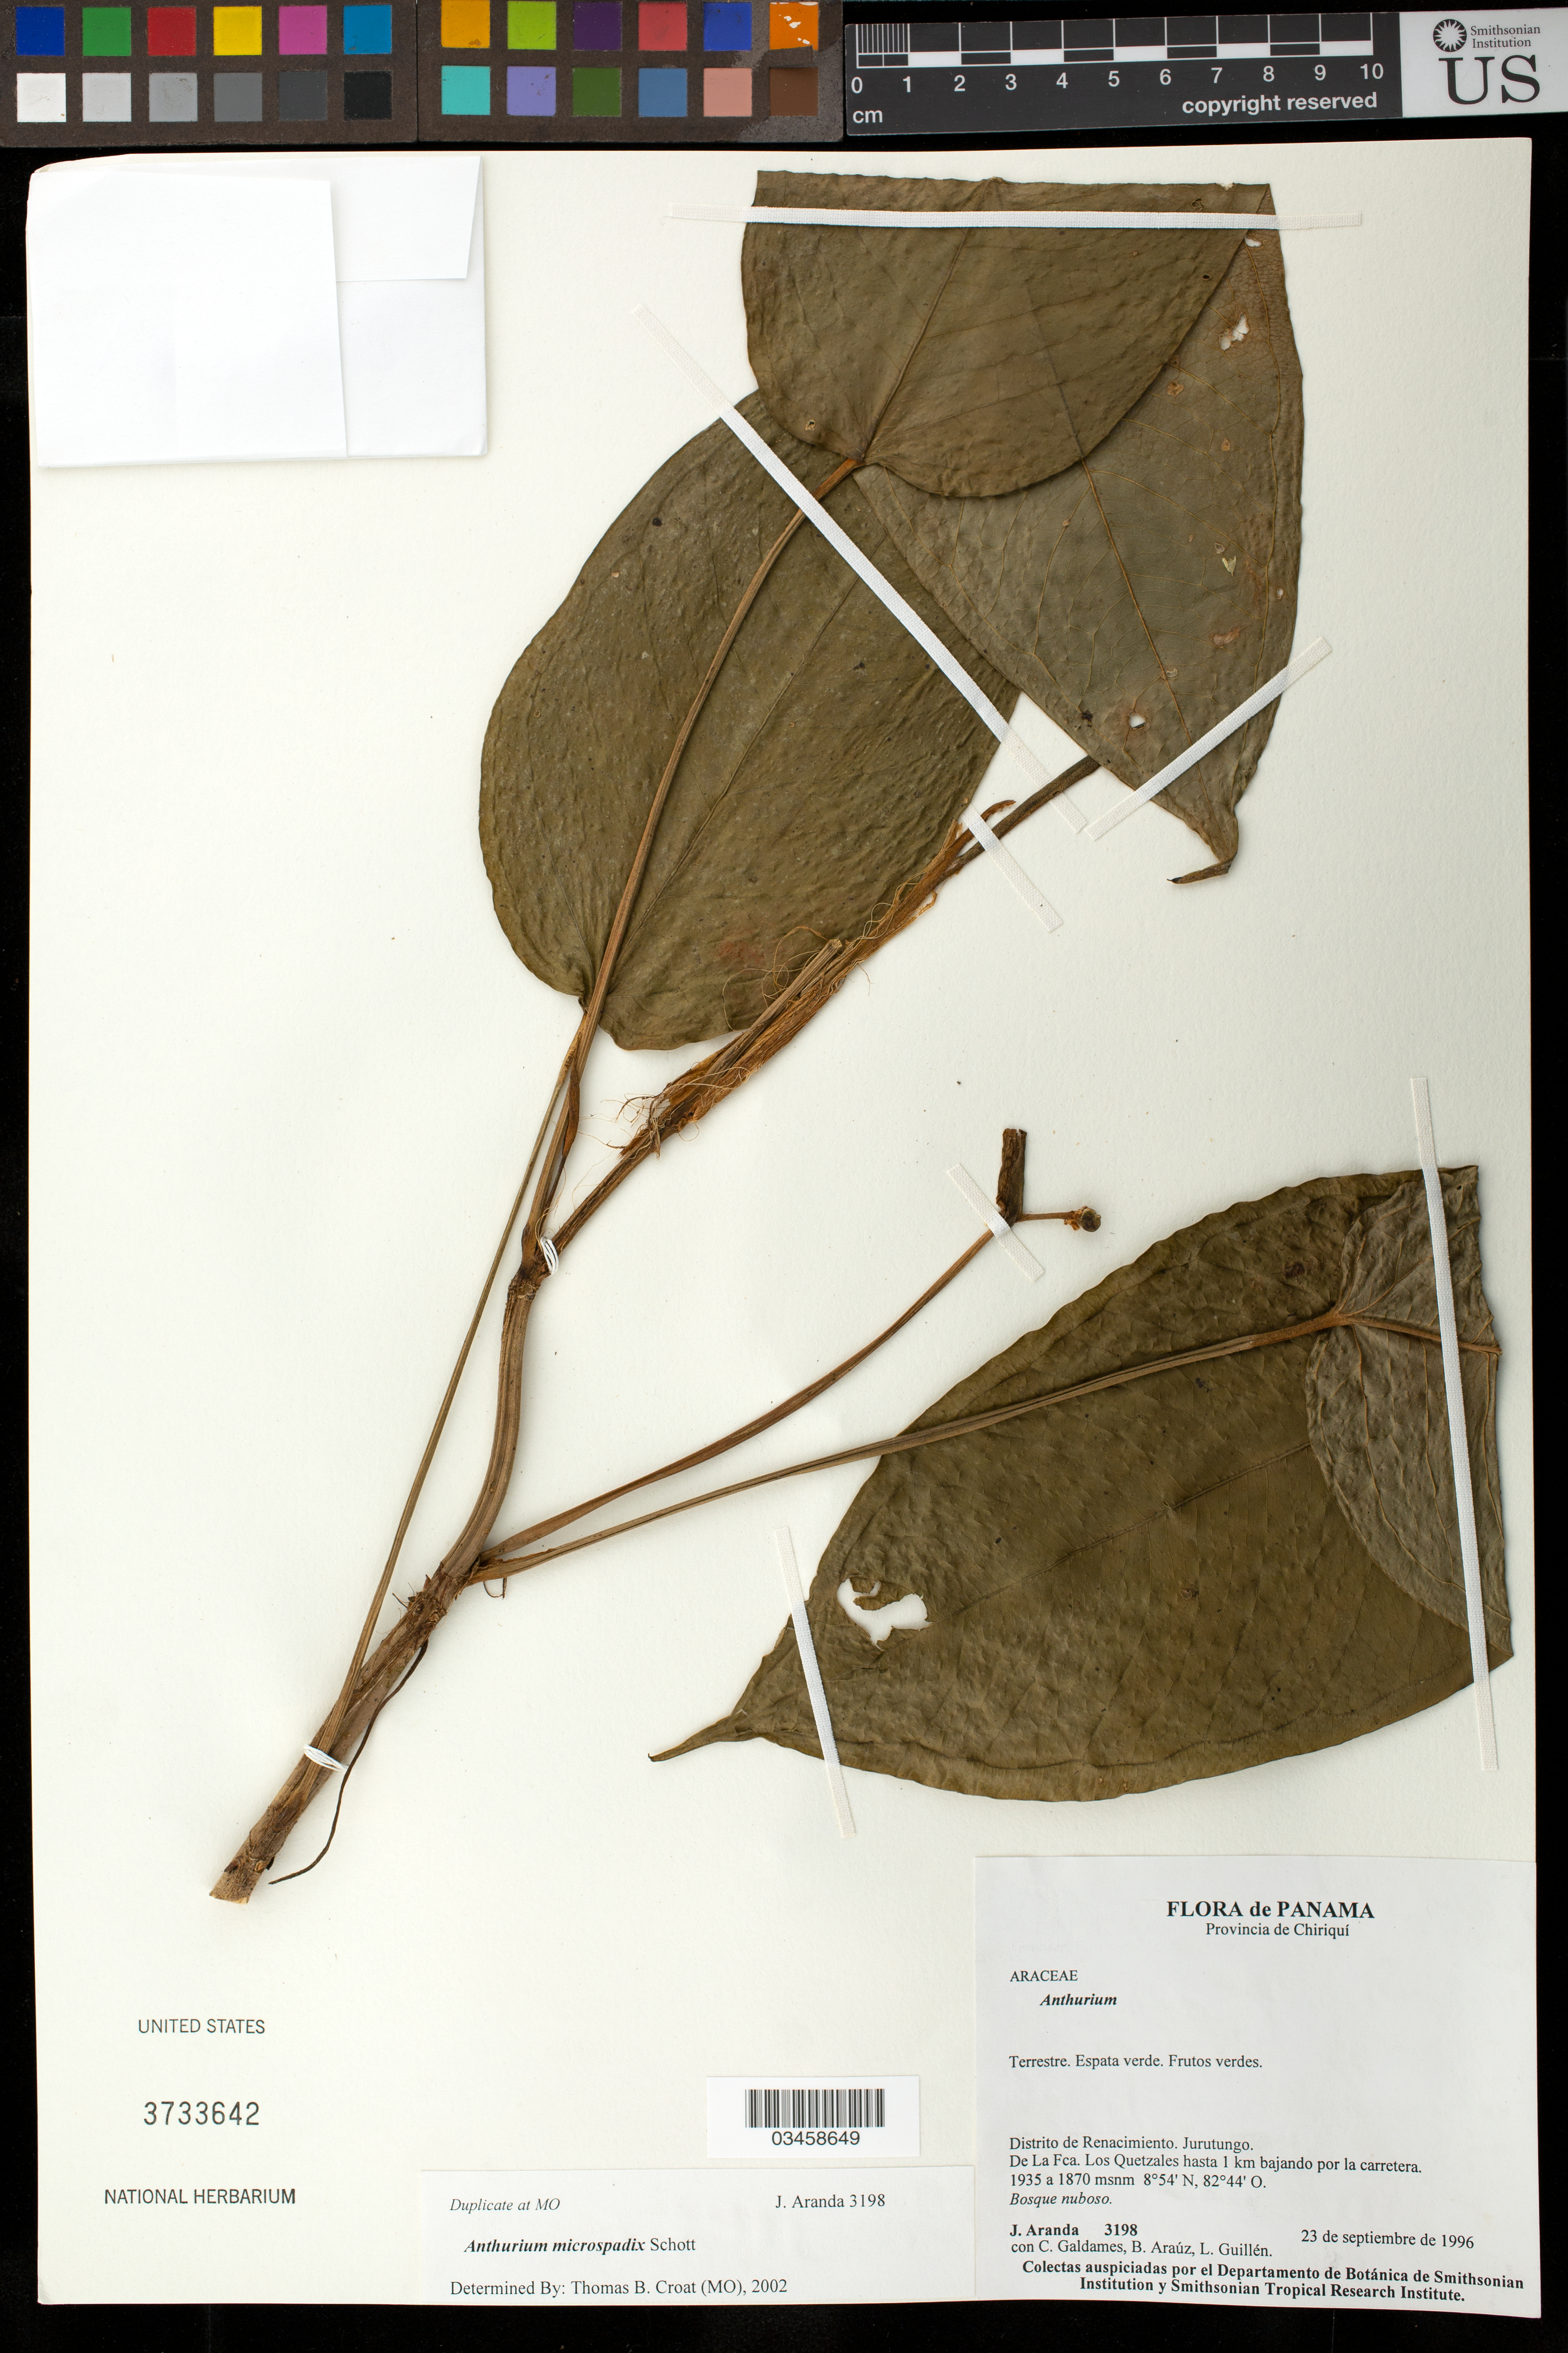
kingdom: Plantae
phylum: Tracheophyta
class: Liliopsida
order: Alismatales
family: Araceae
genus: Anthurium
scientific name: Anthurium microspadix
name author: Schott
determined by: Croat, Thomas B., Missouri Botanical Garden (MO)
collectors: J. Aranda, C. Galdames, B. Araúz & L. Guillén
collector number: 3194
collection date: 1996-09-23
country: Panama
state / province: Chiriqui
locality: Distrito de Renacimiento. Jurutungo, De La Fca. Los Quetzales hasta 1 km bajando por la carretera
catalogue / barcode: US 3733642